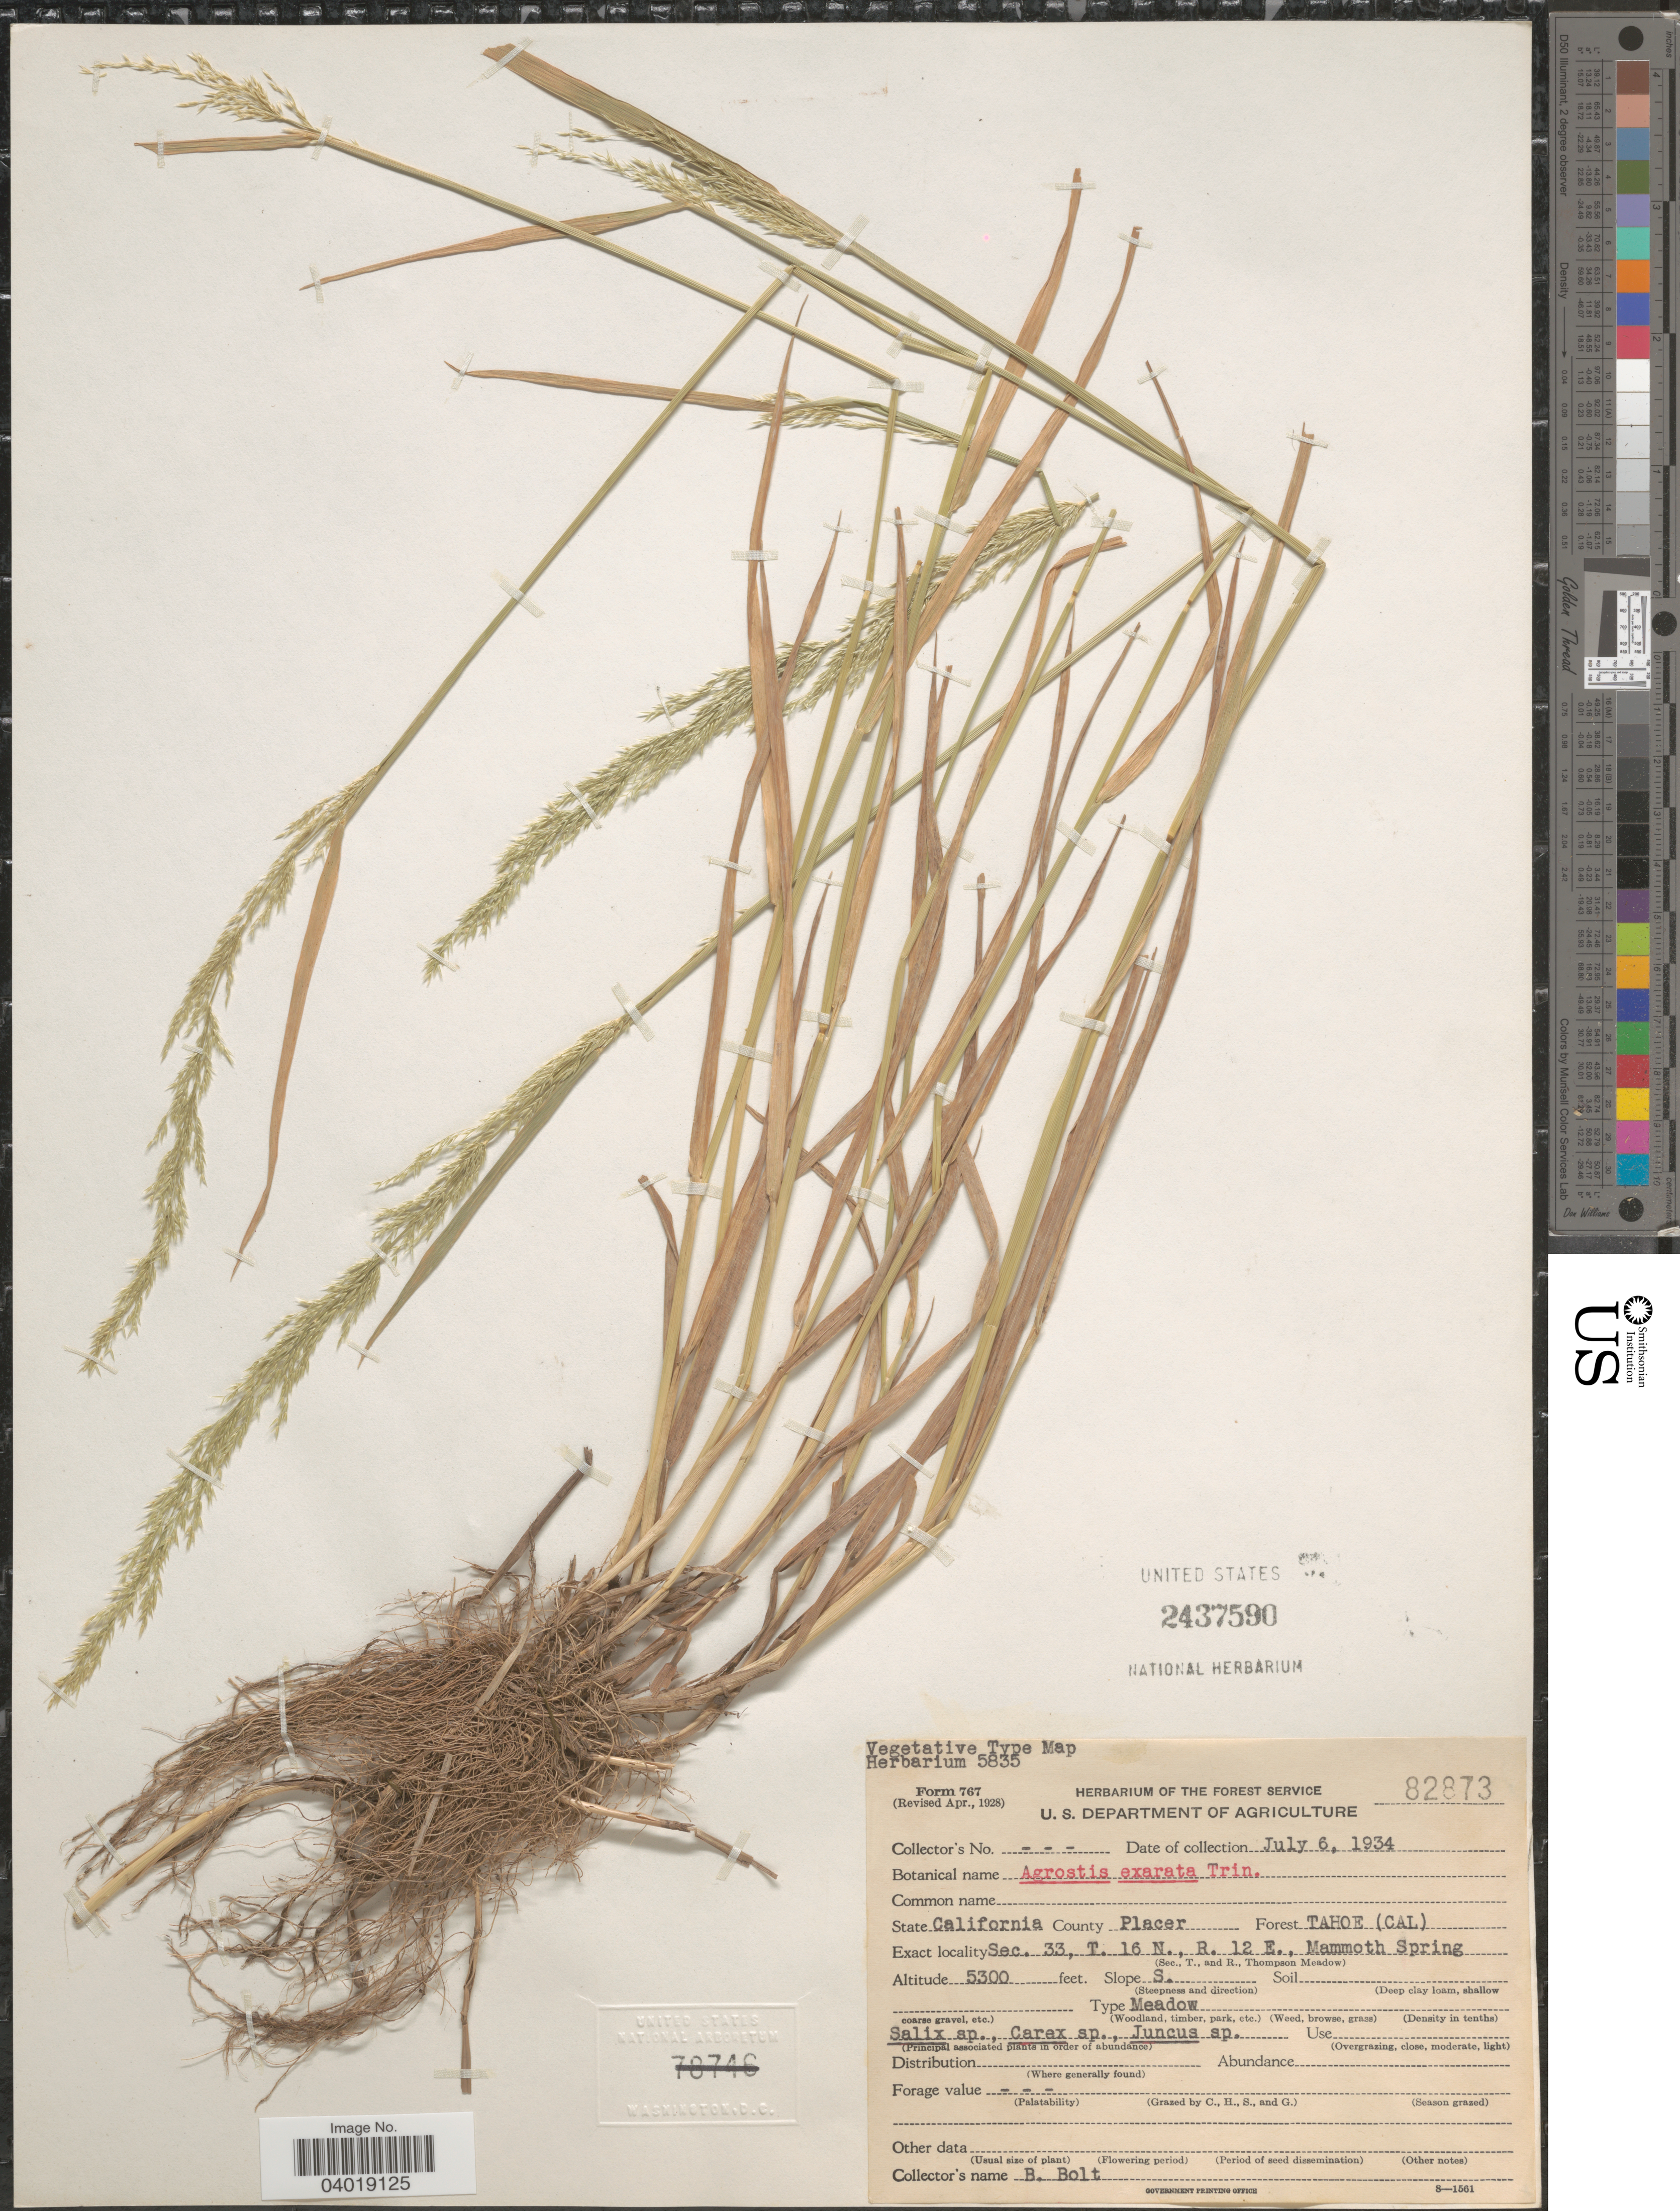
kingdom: Plantae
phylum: Tracheophyta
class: Liliopsida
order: Poales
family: Poaceae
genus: Agrostis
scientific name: Agrostis exarata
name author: Trin.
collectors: B. Bolt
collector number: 82873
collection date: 1934-07-06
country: United States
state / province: California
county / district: Placer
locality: County Placer. Forest Tahoe (CAL). Sec. 33, T. 16 N., R. 12 E., Mammoth Spring. Slope S.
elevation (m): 1615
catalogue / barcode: US 2437590